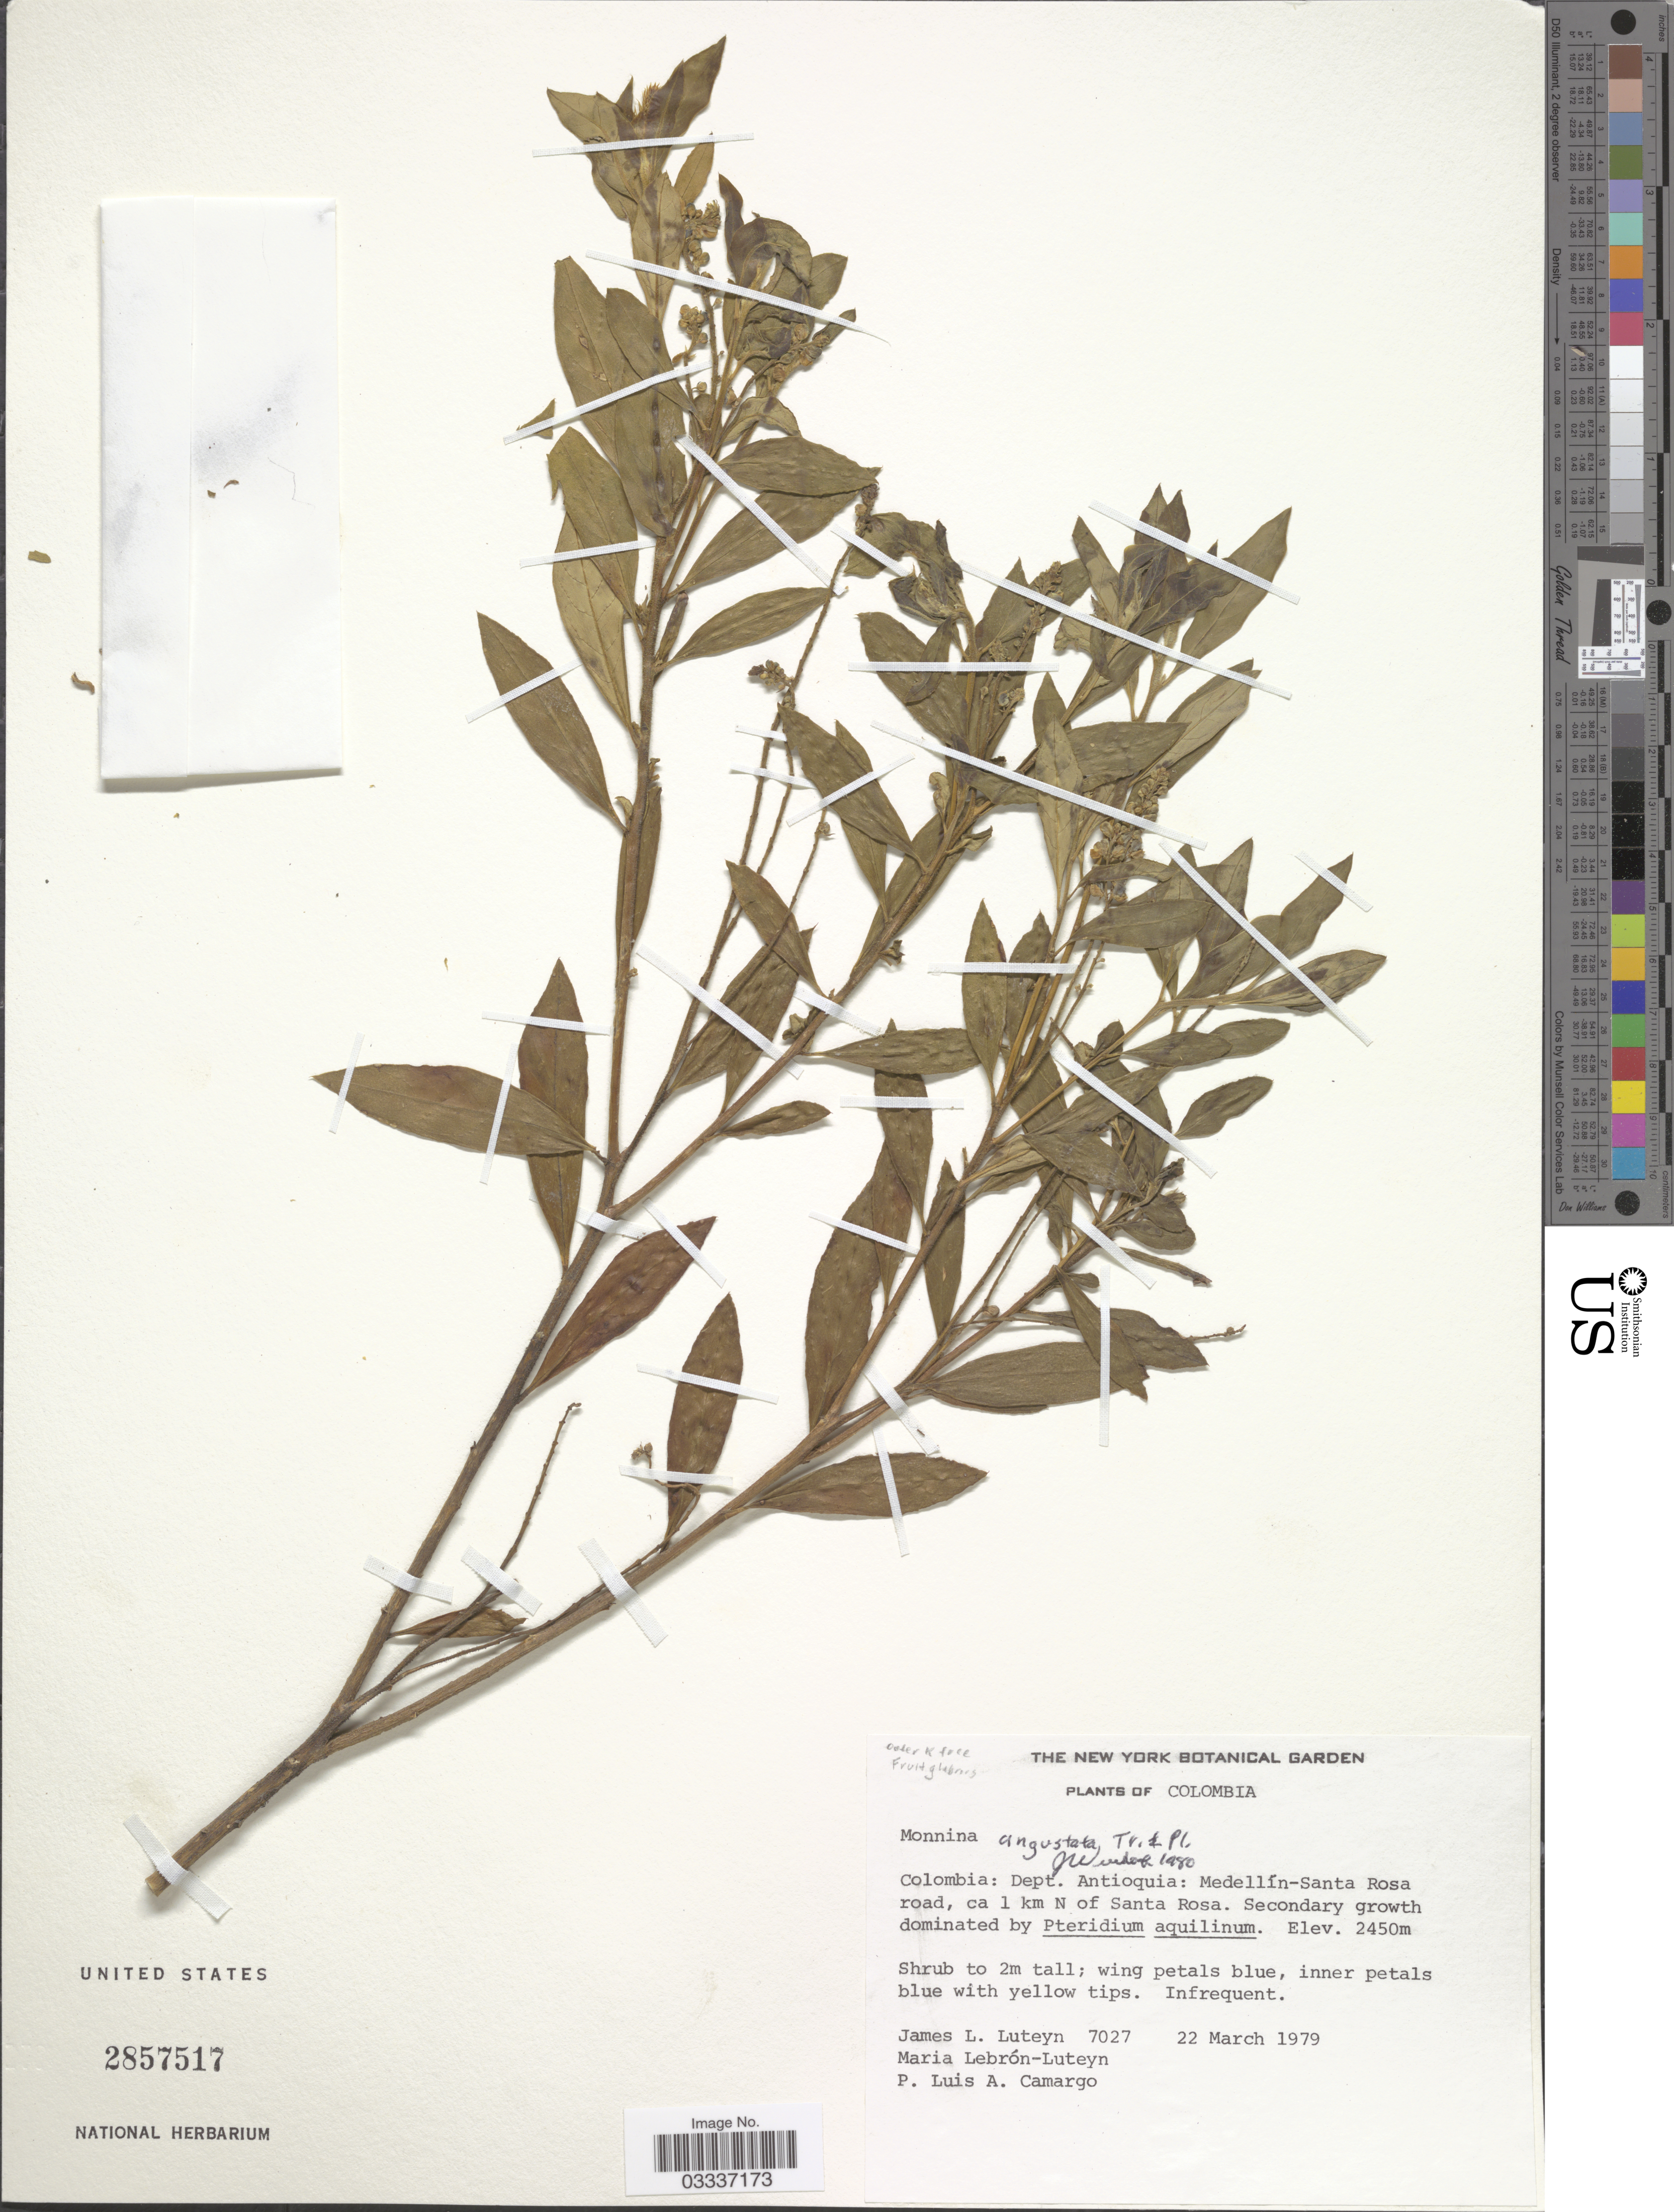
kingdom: Plantae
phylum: Tracheophyta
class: Magnoliopsida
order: Fabales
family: Polygalaceae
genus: Monnina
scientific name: Monnina angustata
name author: Triana & Planch.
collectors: J. Luteyn, M. L. Lebrón-Luteyn & P. Camargo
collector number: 7027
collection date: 1979-03-22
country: Colombia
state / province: Antioquia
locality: Dept. Antioquia: Medellín-Santa Rosa road, ca 1 km N of Santa Rosa.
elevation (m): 2450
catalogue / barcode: US 2857517